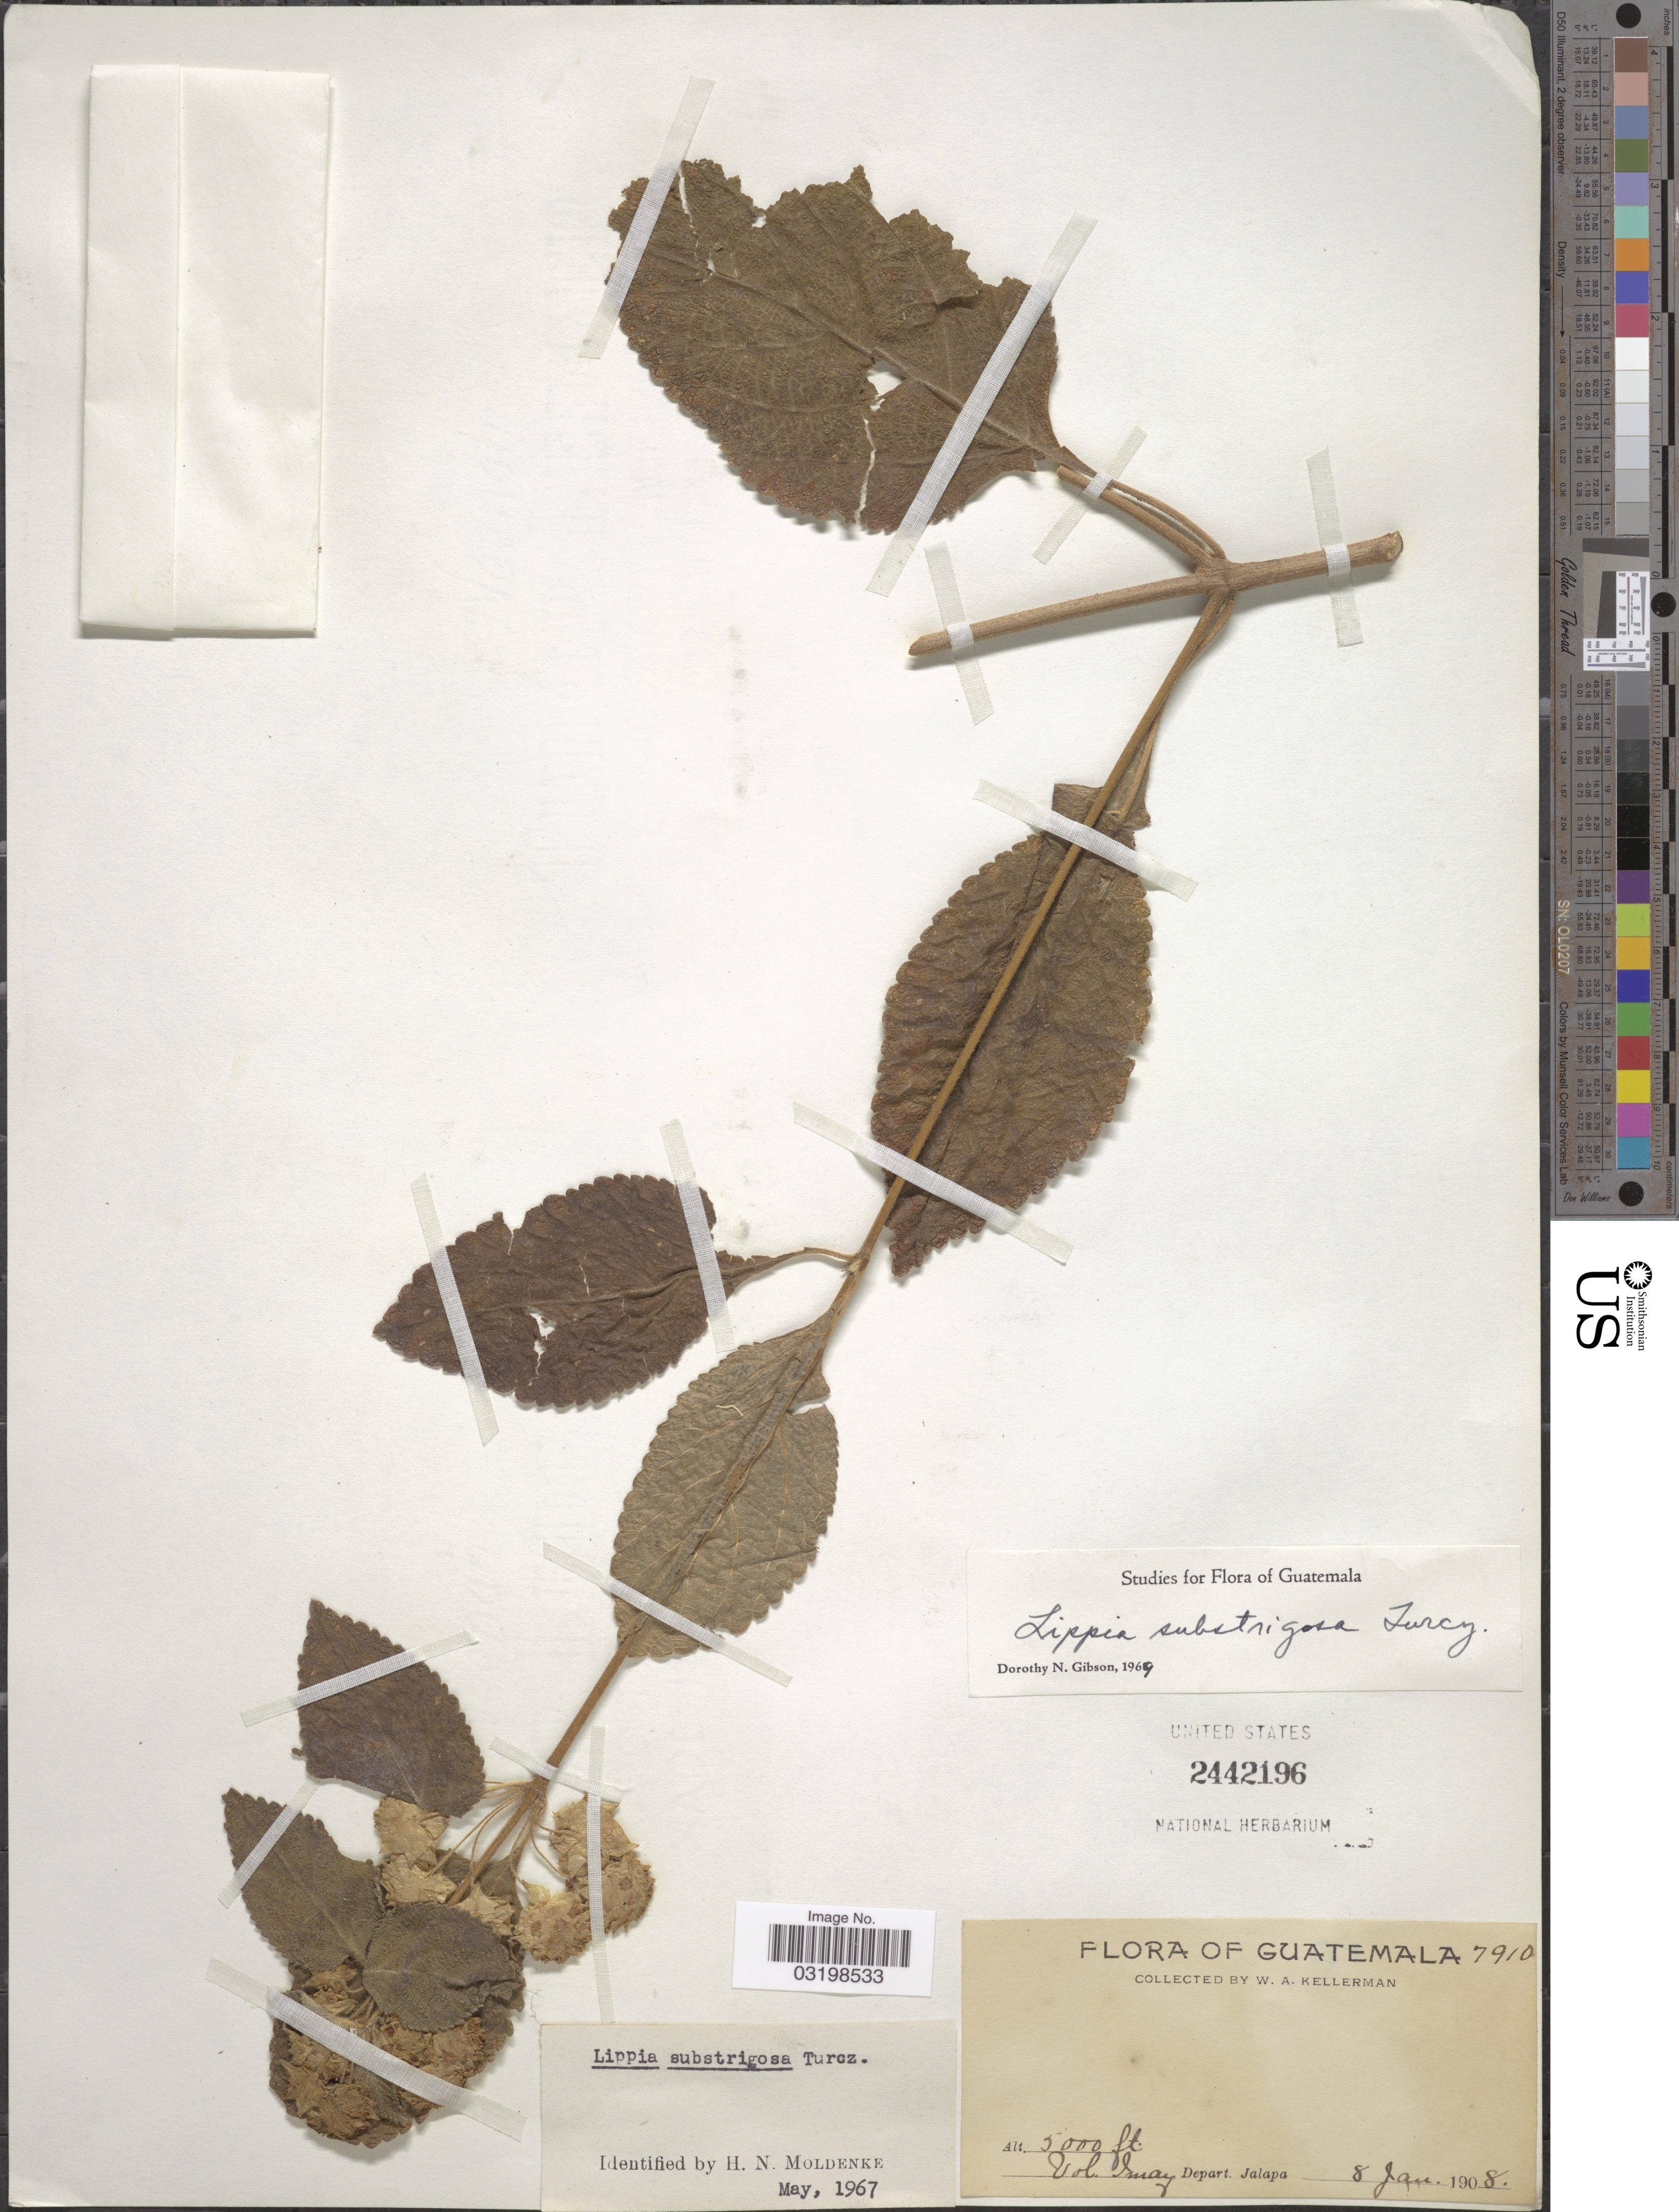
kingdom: Plantae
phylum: Tracheophyta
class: Magnoliopsida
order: Lamiales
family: Verbenaceae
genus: Lippia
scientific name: Lippia umbellata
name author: Cav.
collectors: W. Kellerman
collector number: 7910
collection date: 1908-01-08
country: Guatemala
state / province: Jalapa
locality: Vol. Imay, Depart. Jalapa.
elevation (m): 1524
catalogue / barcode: US 2442196